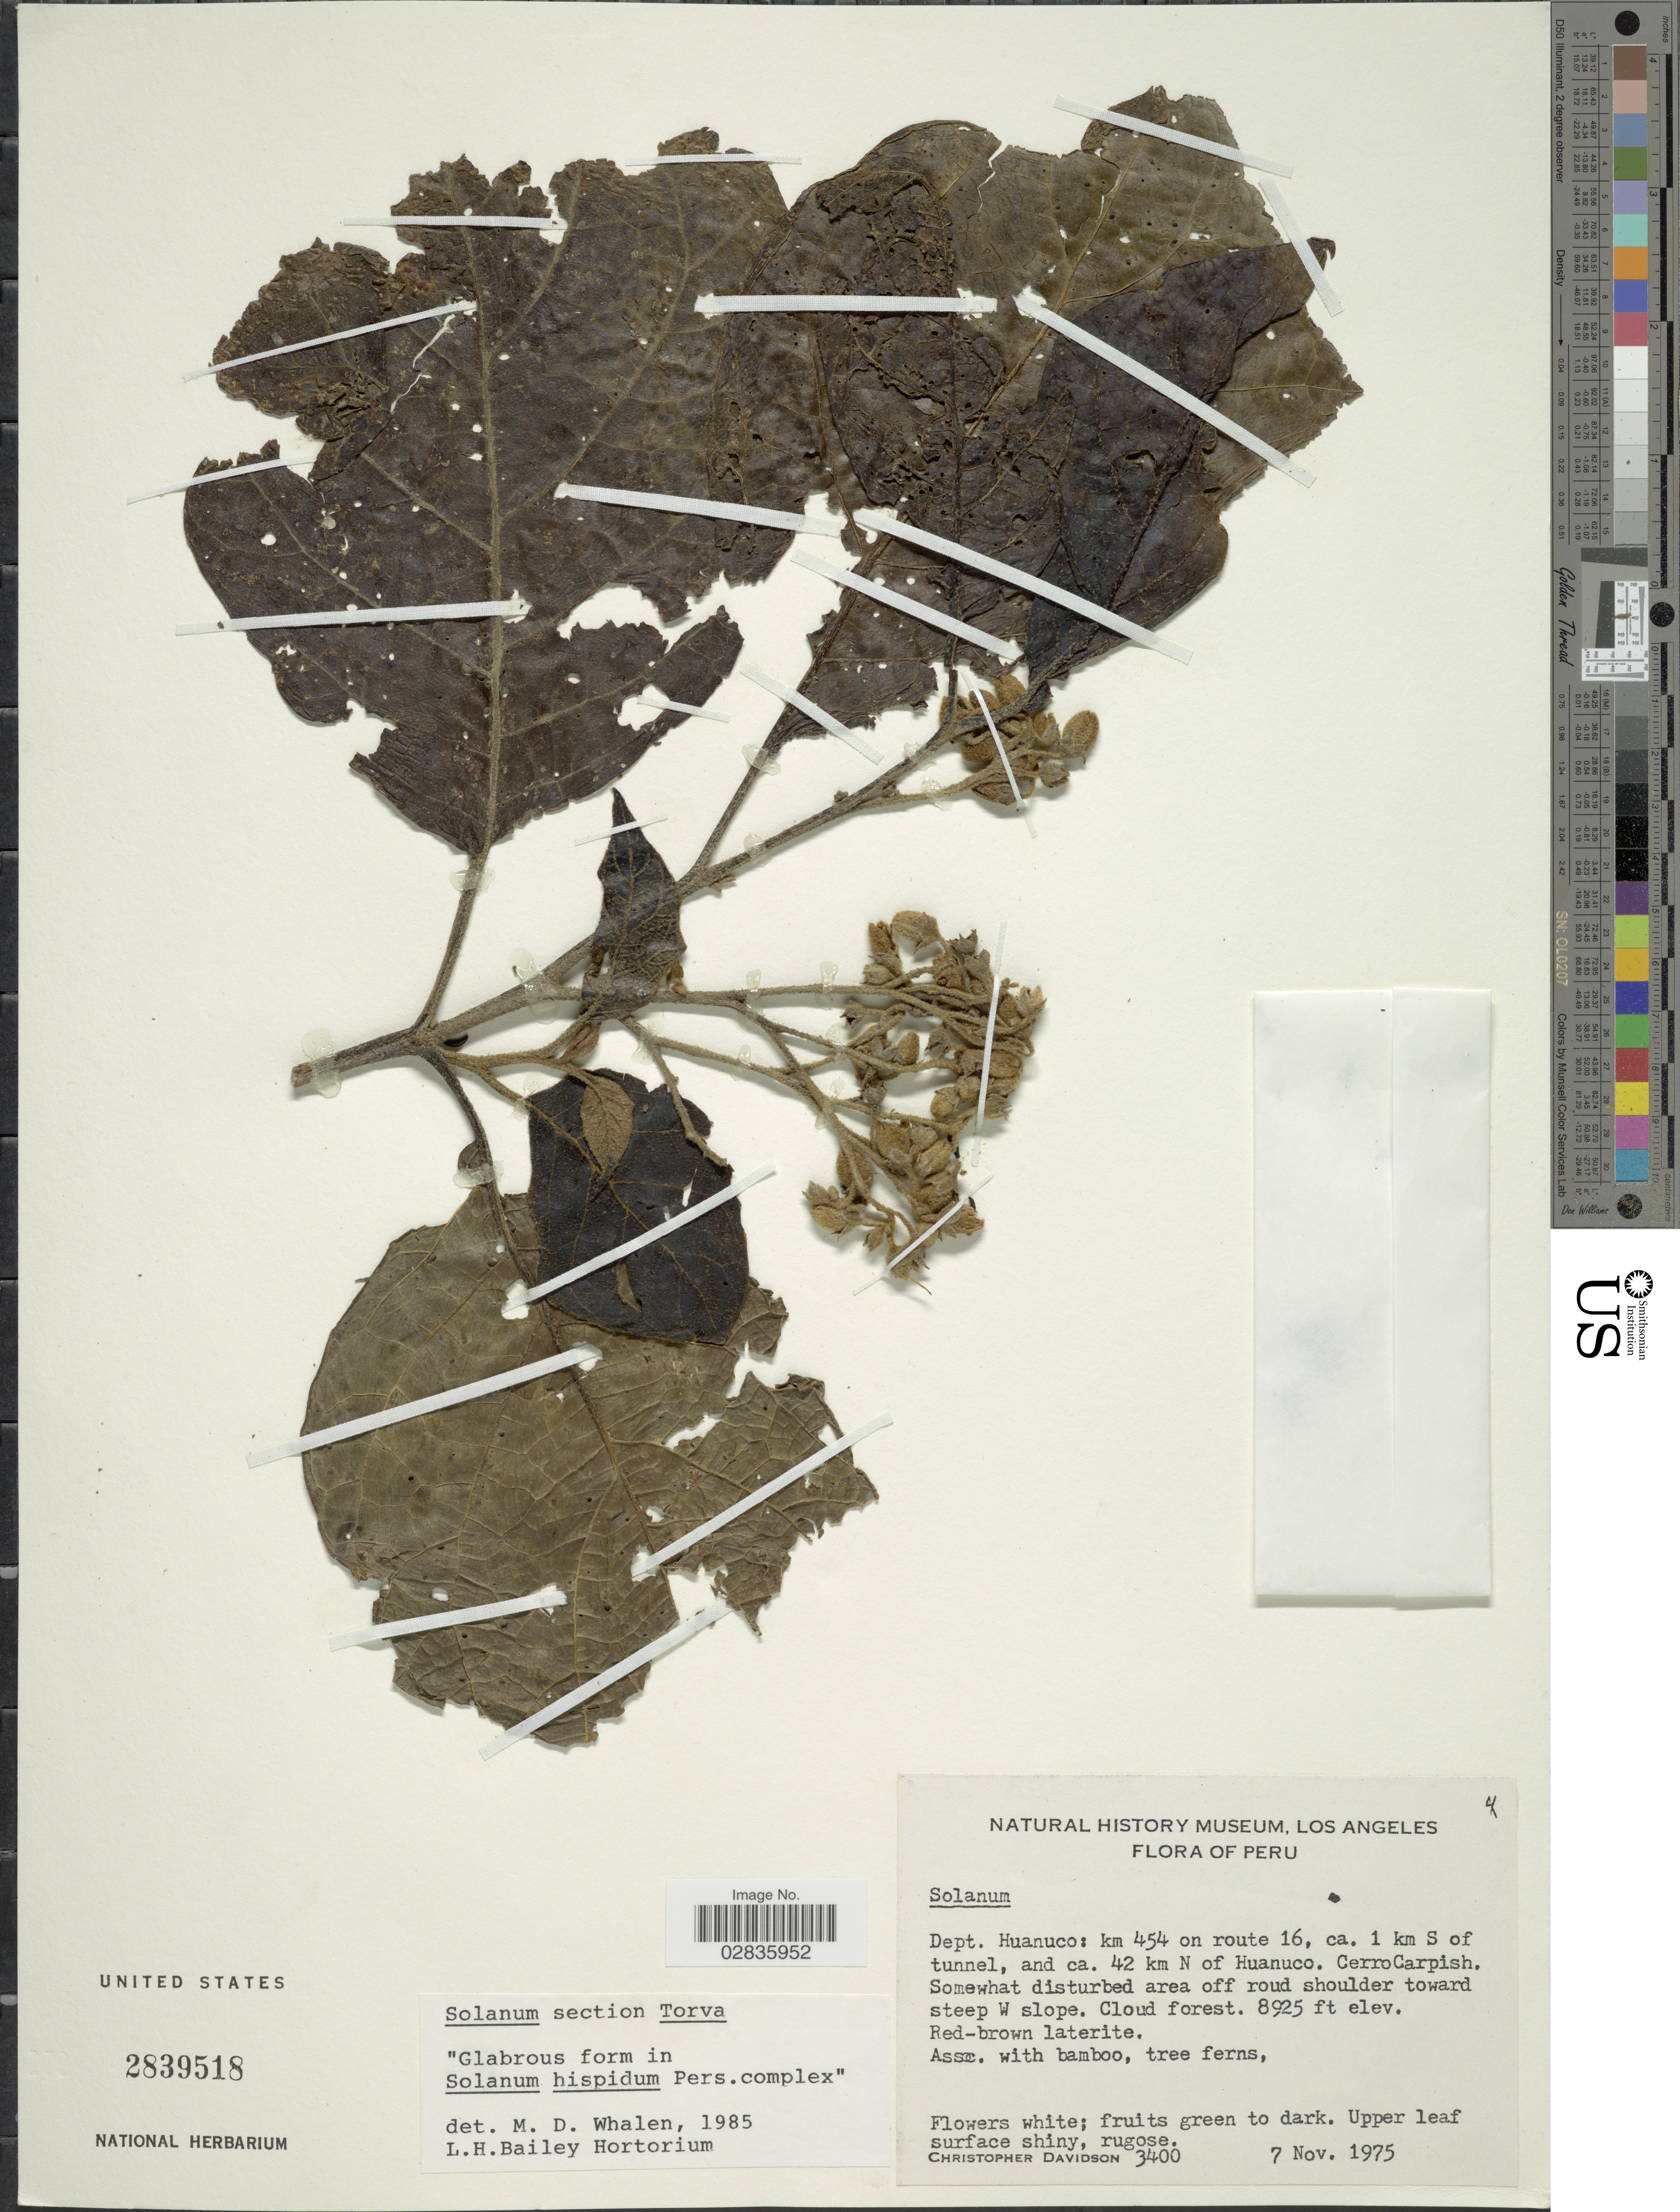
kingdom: Plantae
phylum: Tracheophyta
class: Magnoliopsida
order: Solanales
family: Solanaceae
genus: Solanum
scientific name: Solanum hispidum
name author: Pers.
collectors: C. Davidson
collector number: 3400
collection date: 1975-11-07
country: Peru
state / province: Huánuco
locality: km 454 on route 16, ca. 1 km S of tunnel, and ca. 42 N of Huanuco. CerroCarpish.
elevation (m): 2720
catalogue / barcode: US 2839518